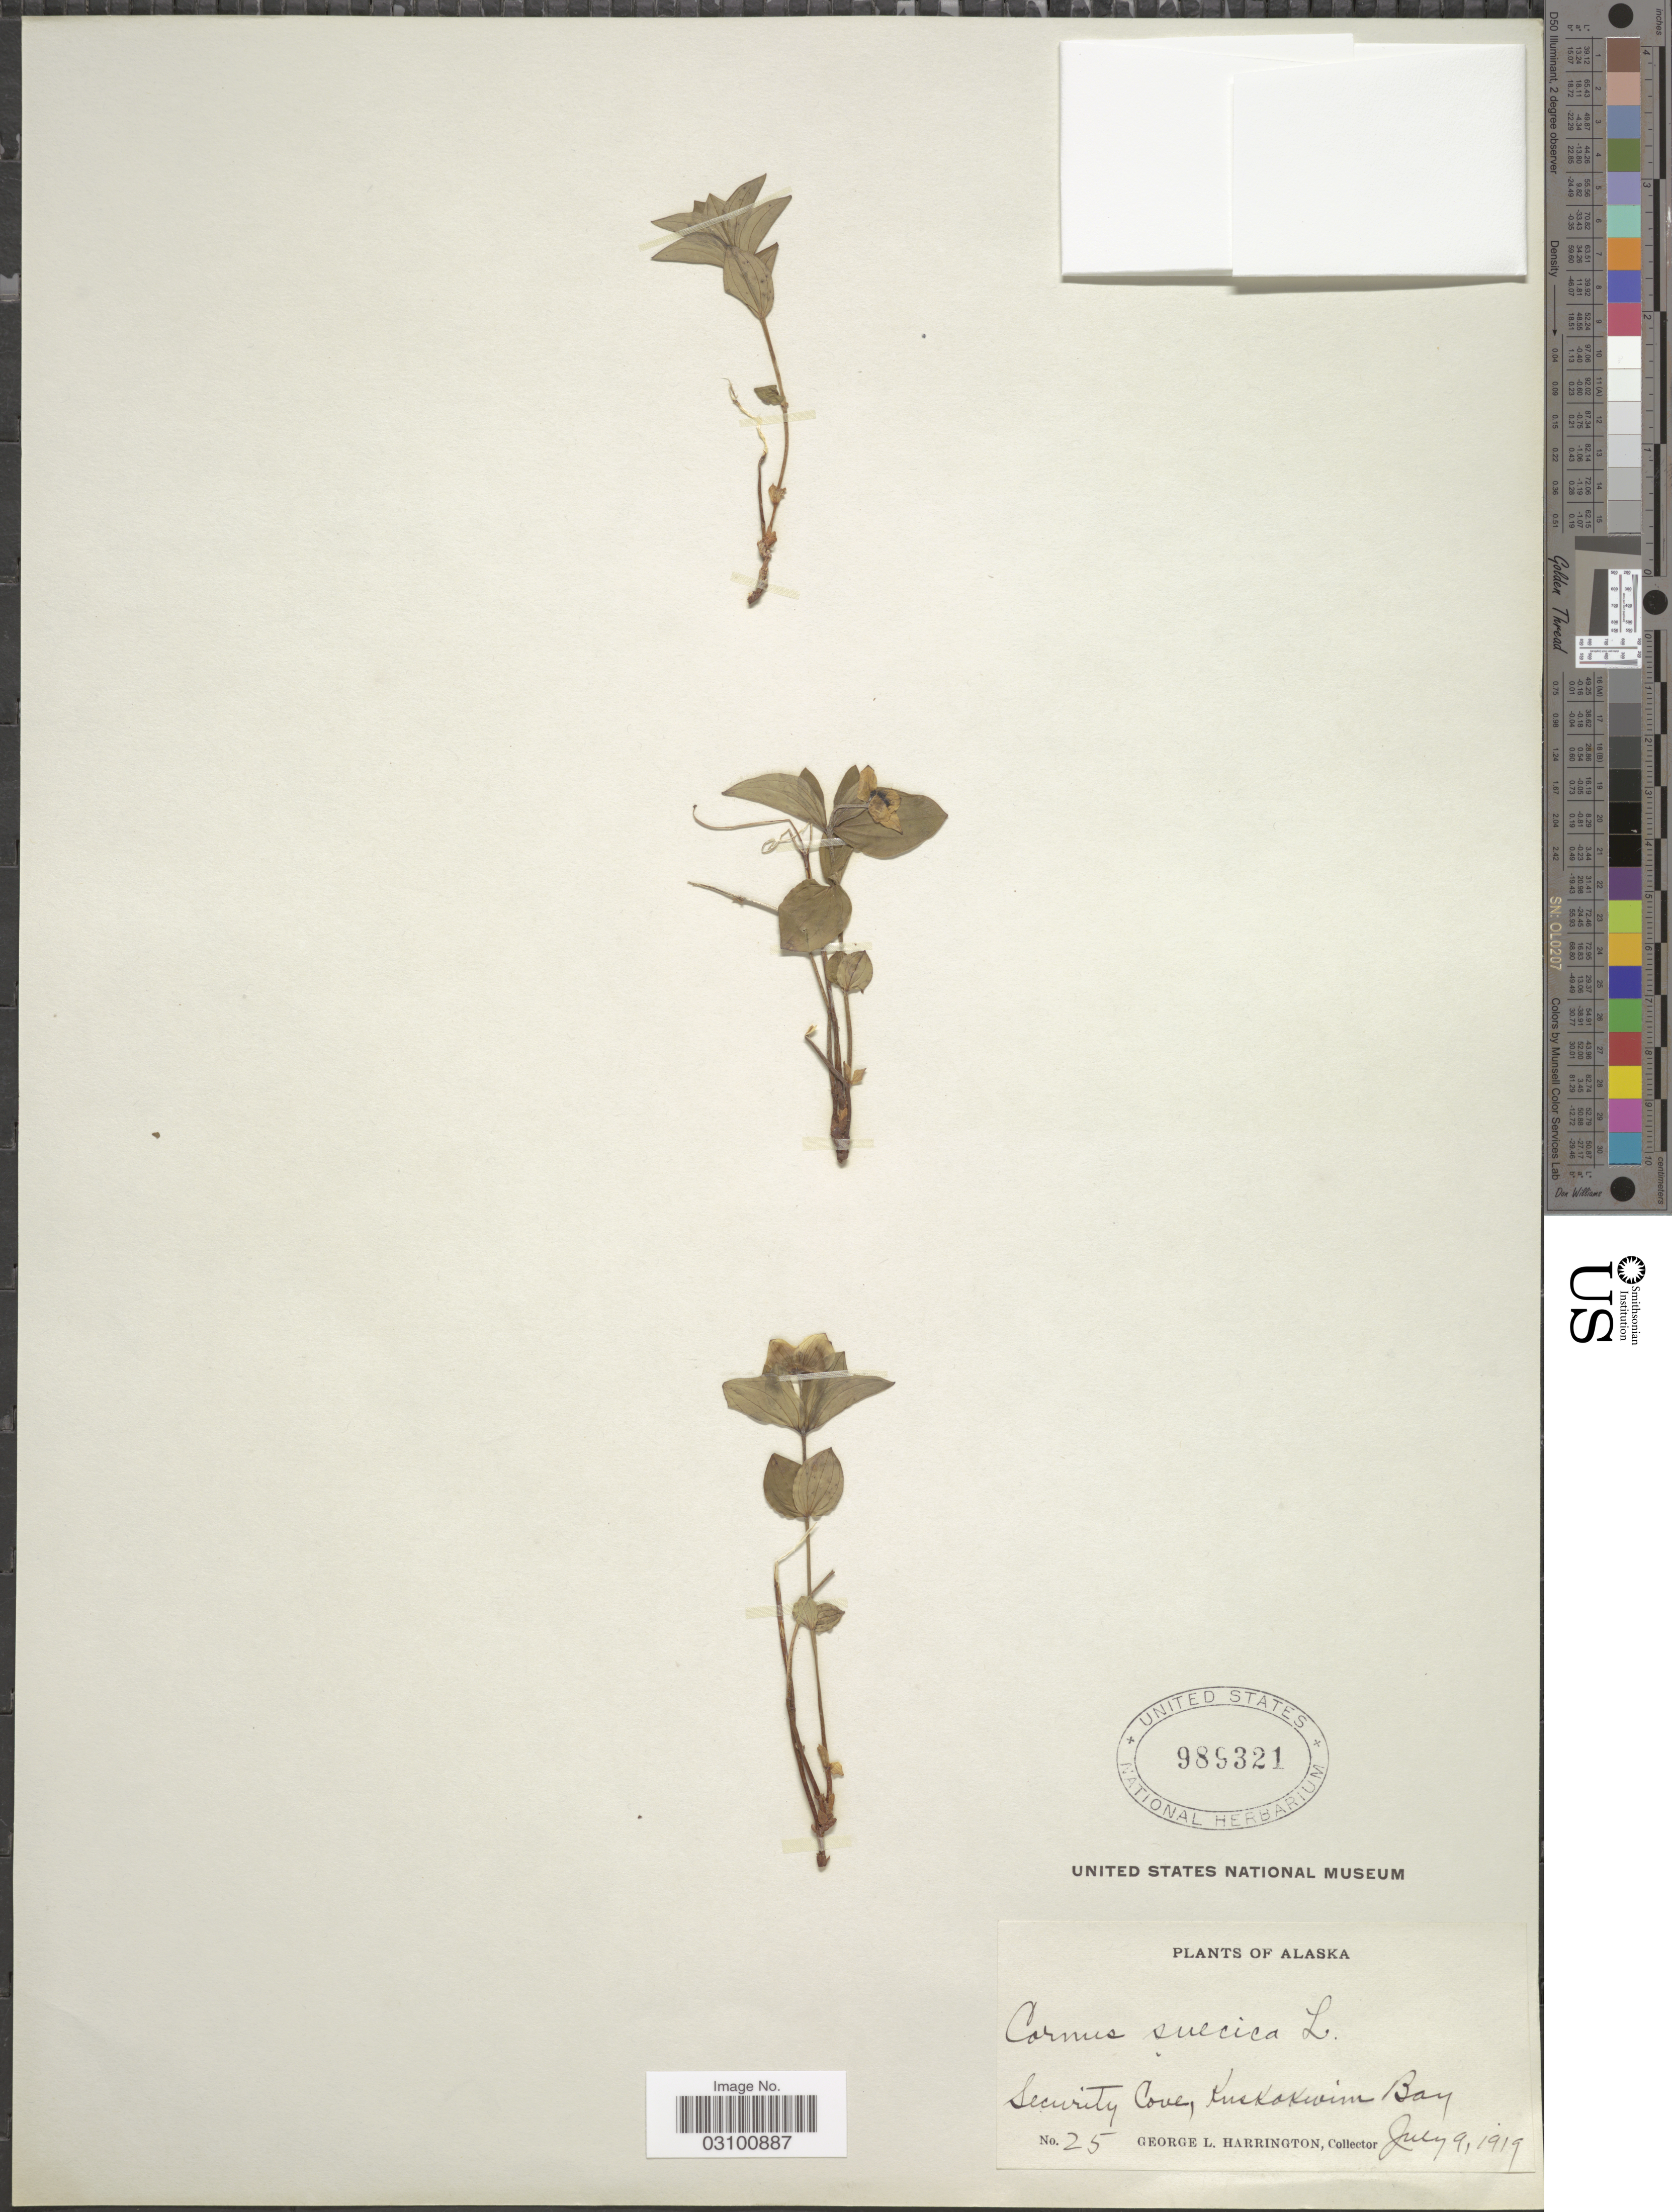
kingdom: Plantae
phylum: Tracheophyta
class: Magnoliopsida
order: Cornales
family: Cornaceae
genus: Cornus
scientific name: Cornus suecica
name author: L.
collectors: G. Harrington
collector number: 25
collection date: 1919-07-09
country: United States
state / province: Alaska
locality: Security Cove, Kuskokwim Bay.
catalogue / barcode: US 989321